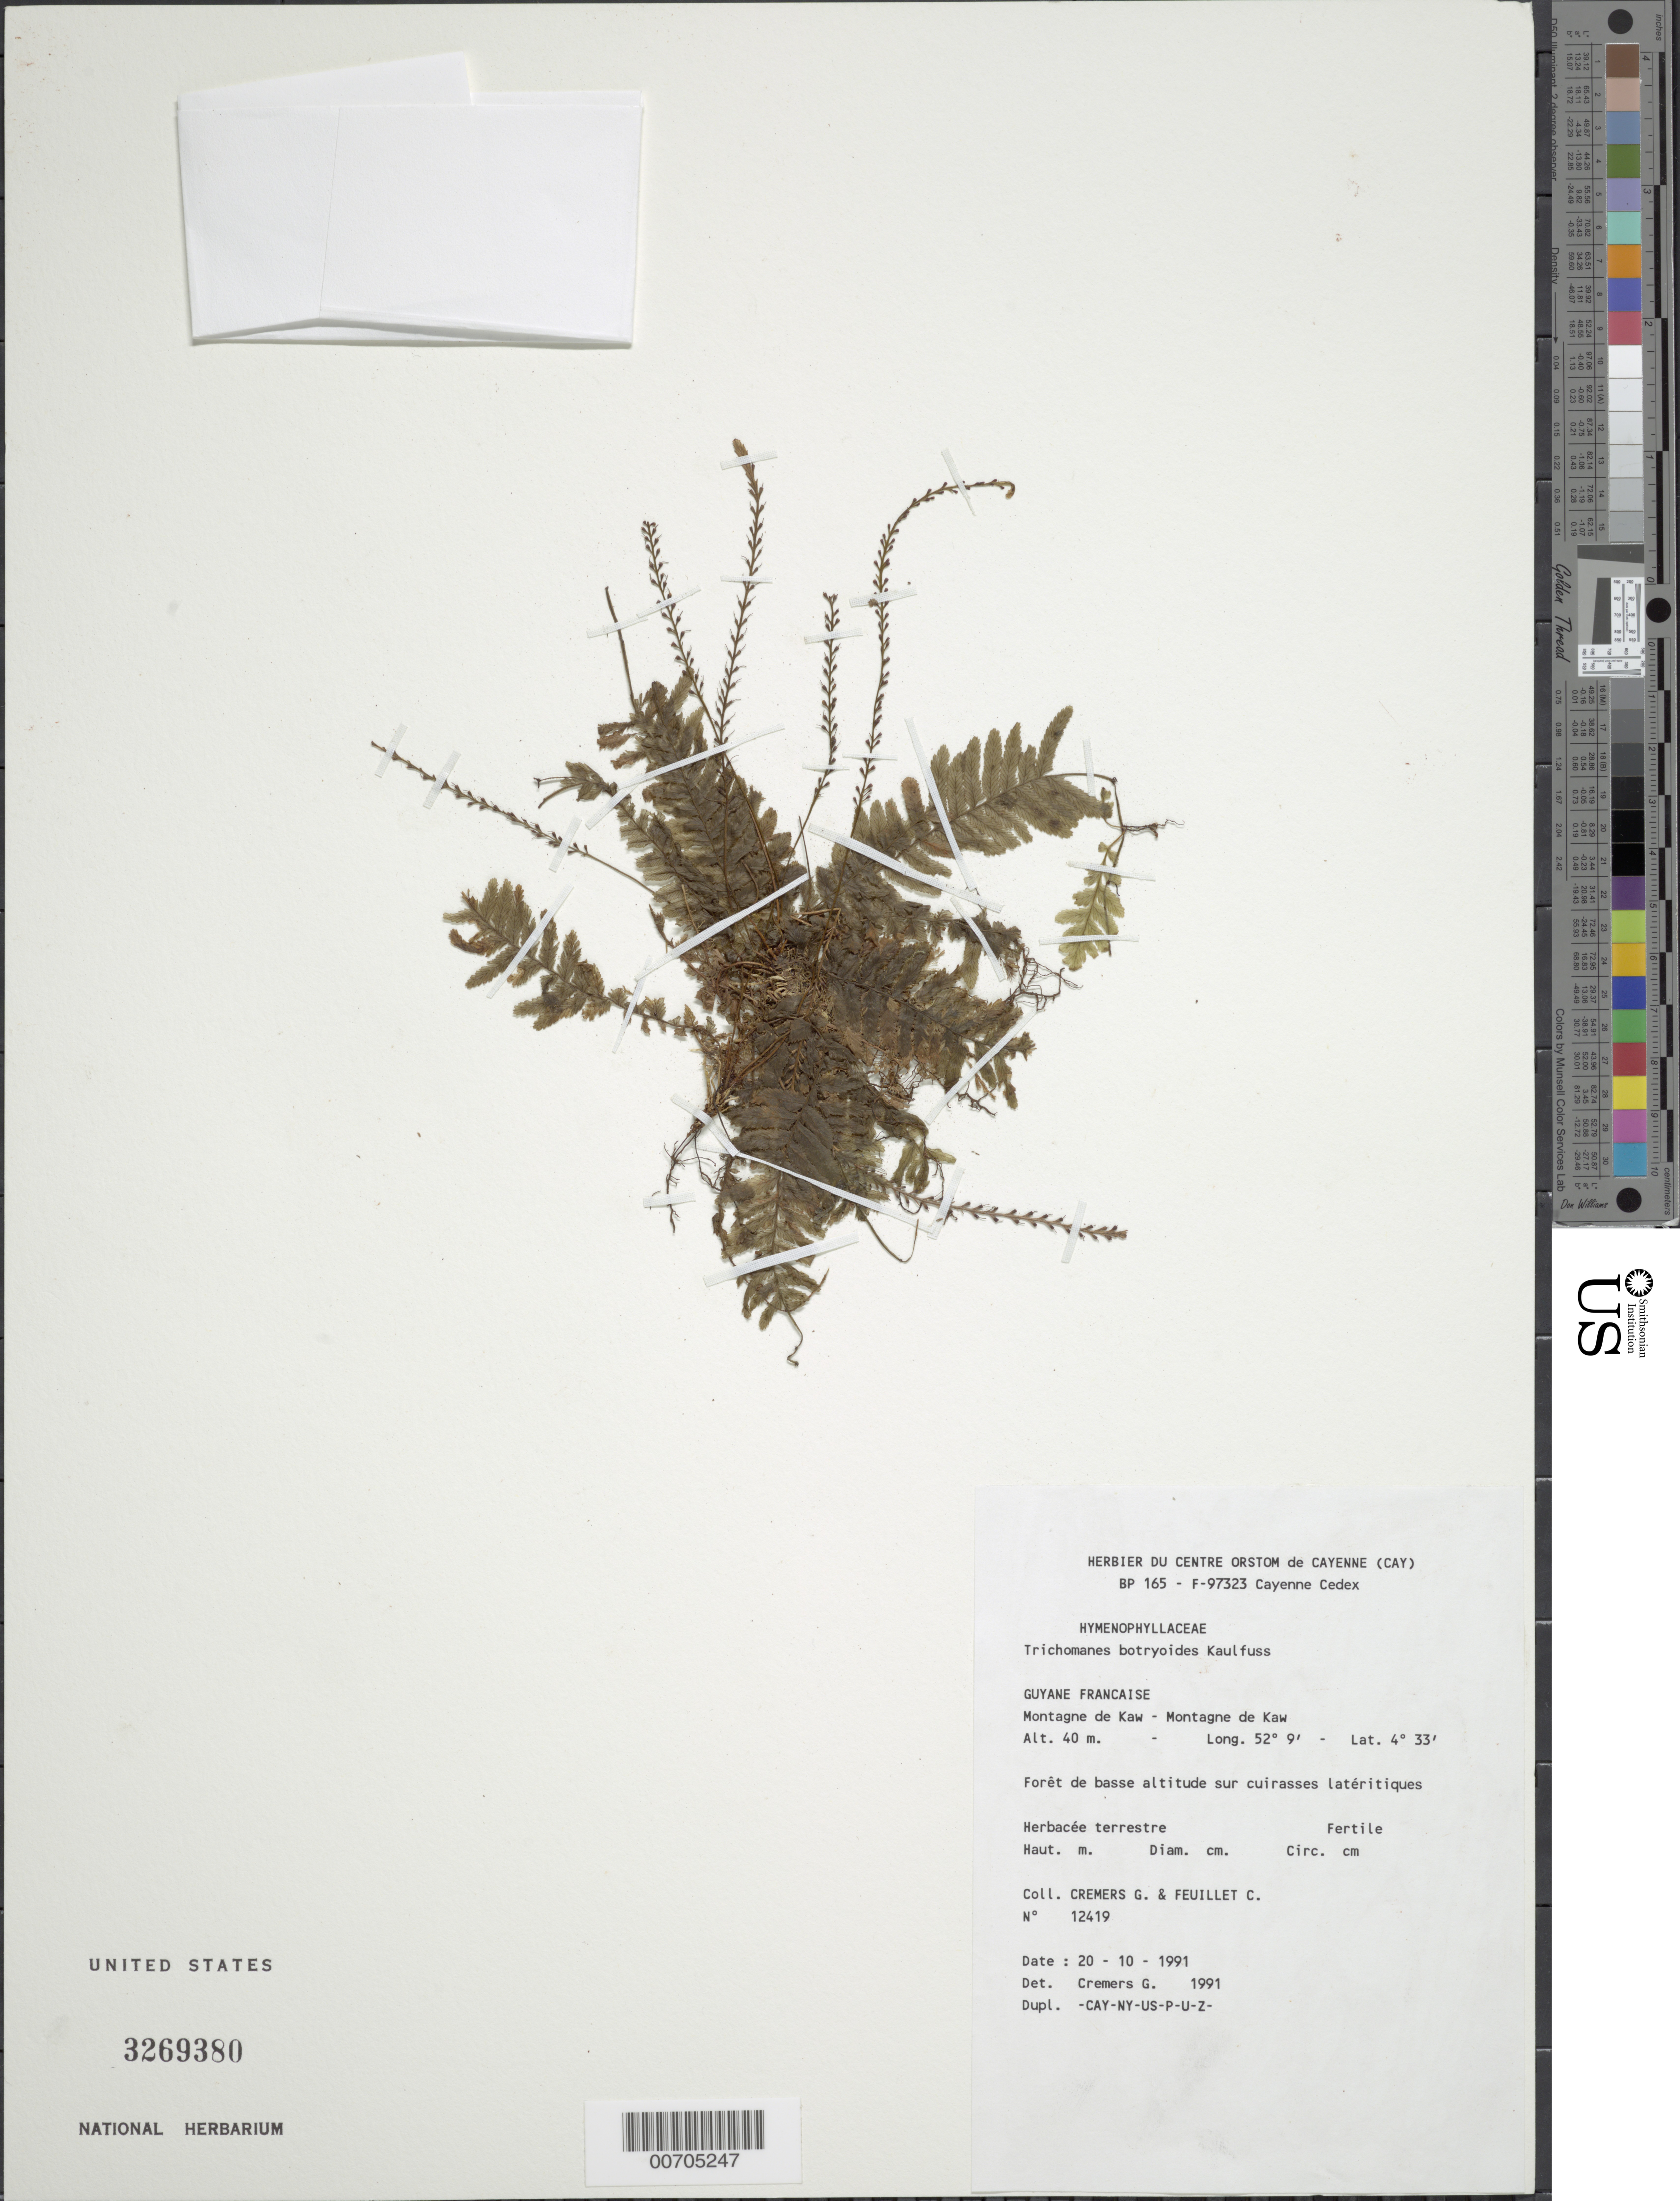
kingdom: Plantae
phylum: Tracheophyta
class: Polypodiopsida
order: Hymenophyllales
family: Hymenophyllaceae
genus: Trichomanes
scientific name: Trichomanes botryoides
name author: Kaulf.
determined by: Cremers, Georges A.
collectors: G. Cremers & C. Feuillet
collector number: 12419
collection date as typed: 20-Oct-91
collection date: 1991-10-20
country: French Guiana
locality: Montagne de Kaw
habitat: Forêt de basse altitude sur cuirasses latéritique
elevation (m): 40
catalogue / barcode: US 3269380